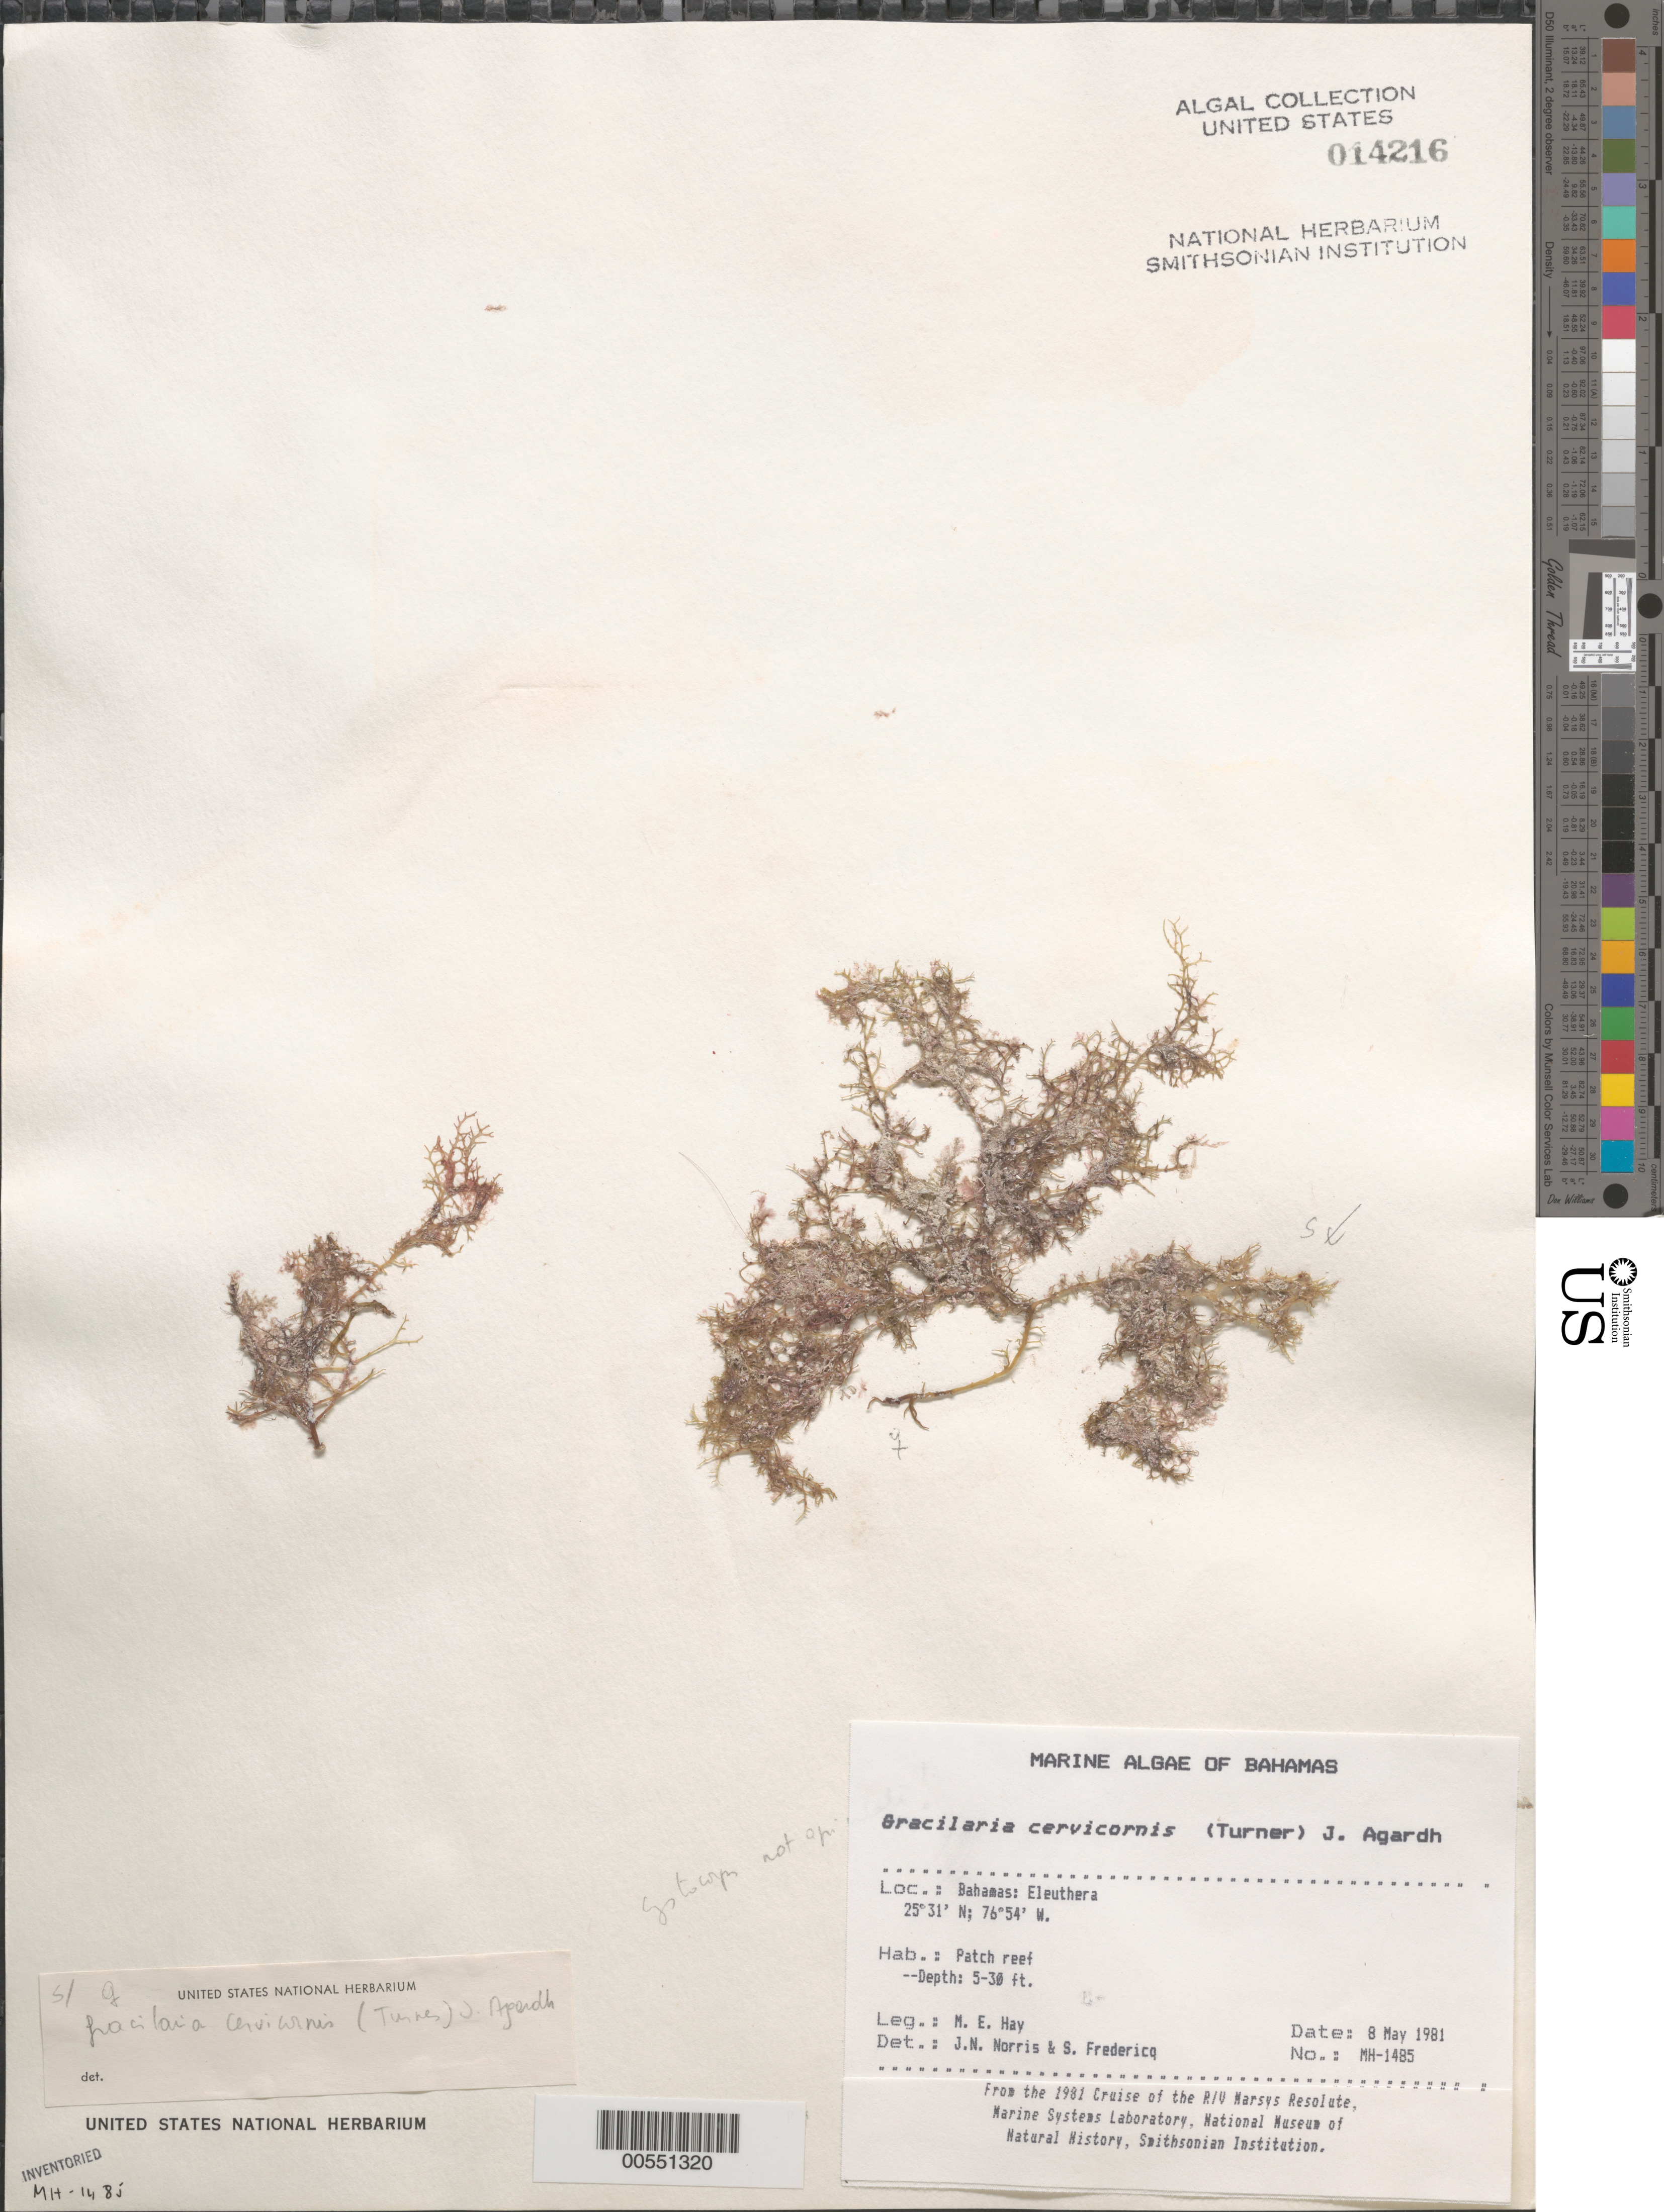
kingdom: Plantae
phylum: Rhodophyta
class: Florideophyceae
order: Gracilariales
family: Gracilariaceae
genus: Gracilaria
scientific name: Gracilaria cervicornis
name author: (Turner) J. Agardh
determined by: Norris, J. N.; Fredericq, S.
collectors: M. E. Hay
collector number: MEH-1485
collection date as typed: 08 May 1981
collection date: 1981-05-08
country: Bahamas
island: Eleuthera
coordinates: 23 31 N, 78 54 W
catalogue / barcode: US 14216